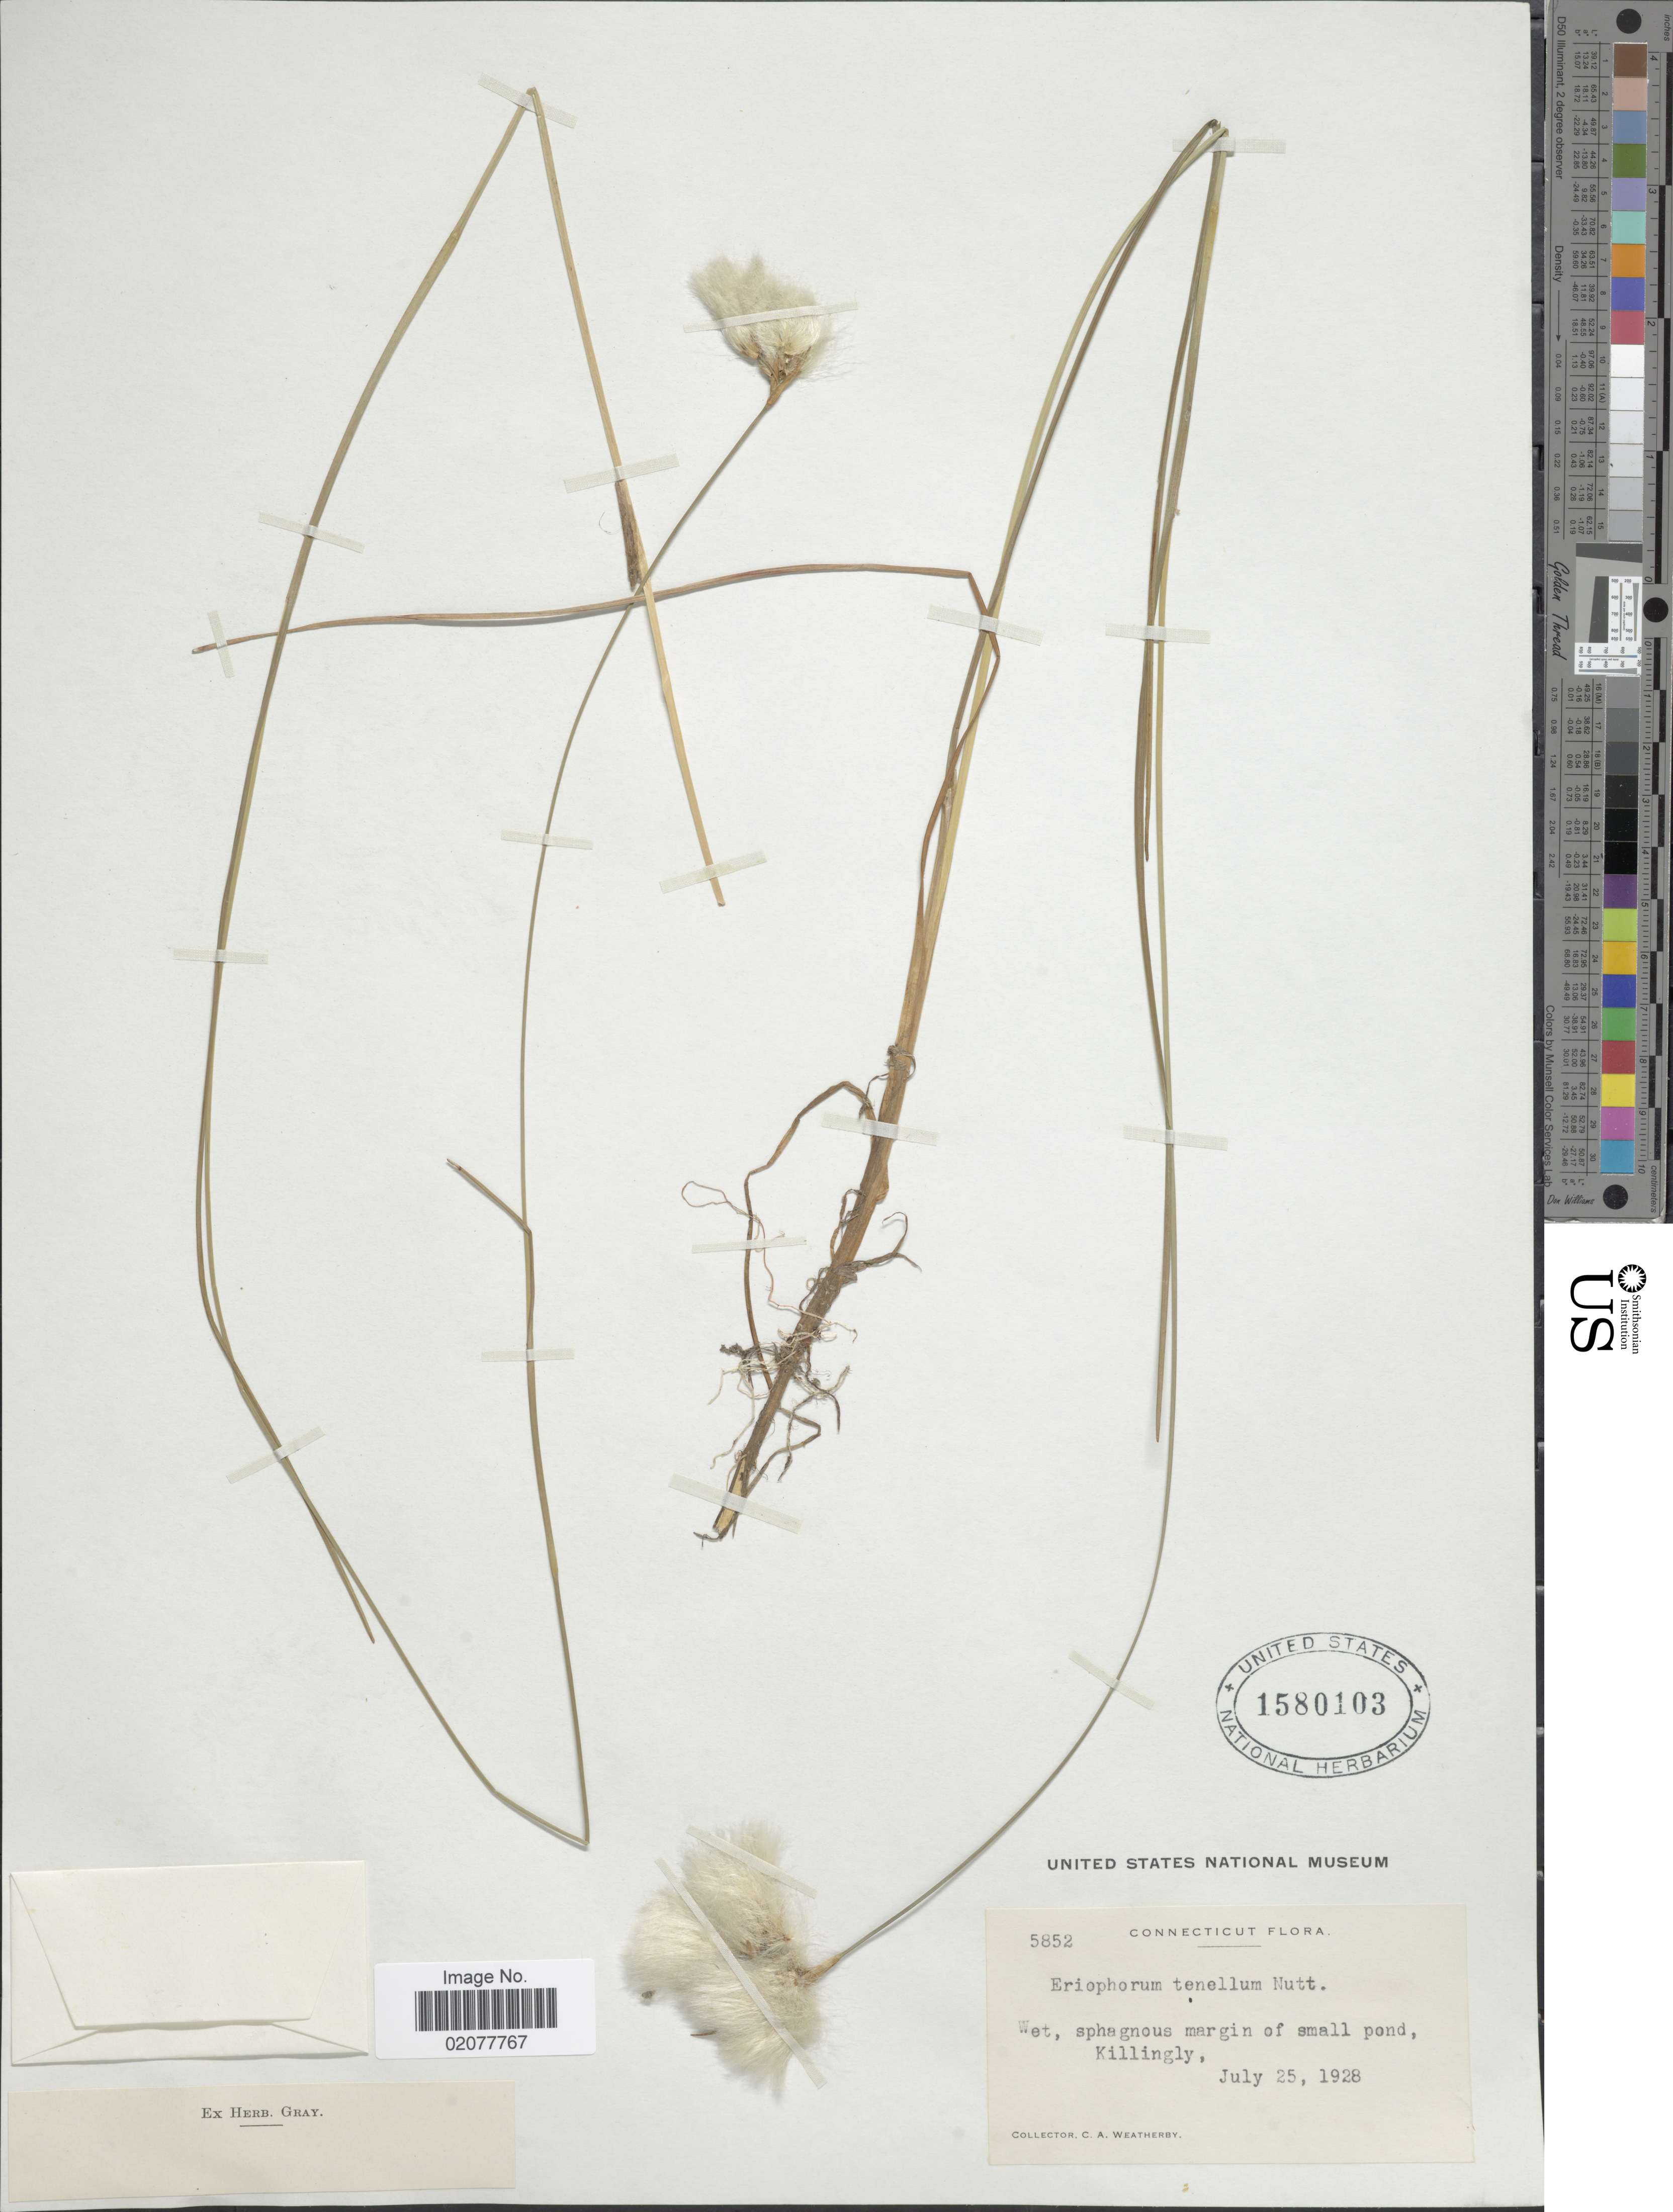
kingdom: Plantae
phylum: Tracheophyta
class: Liliopsida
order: Poales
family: Cyperaceae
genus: Eriophorum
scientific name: Eriophorum tenellum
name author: Nutt.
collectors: C. A. Weatherby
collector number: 5852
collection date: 1928-07-25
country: United States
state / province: Connecticut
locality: Wet, sphagnous margin of small pond, Killingly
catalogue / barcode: US 1580103